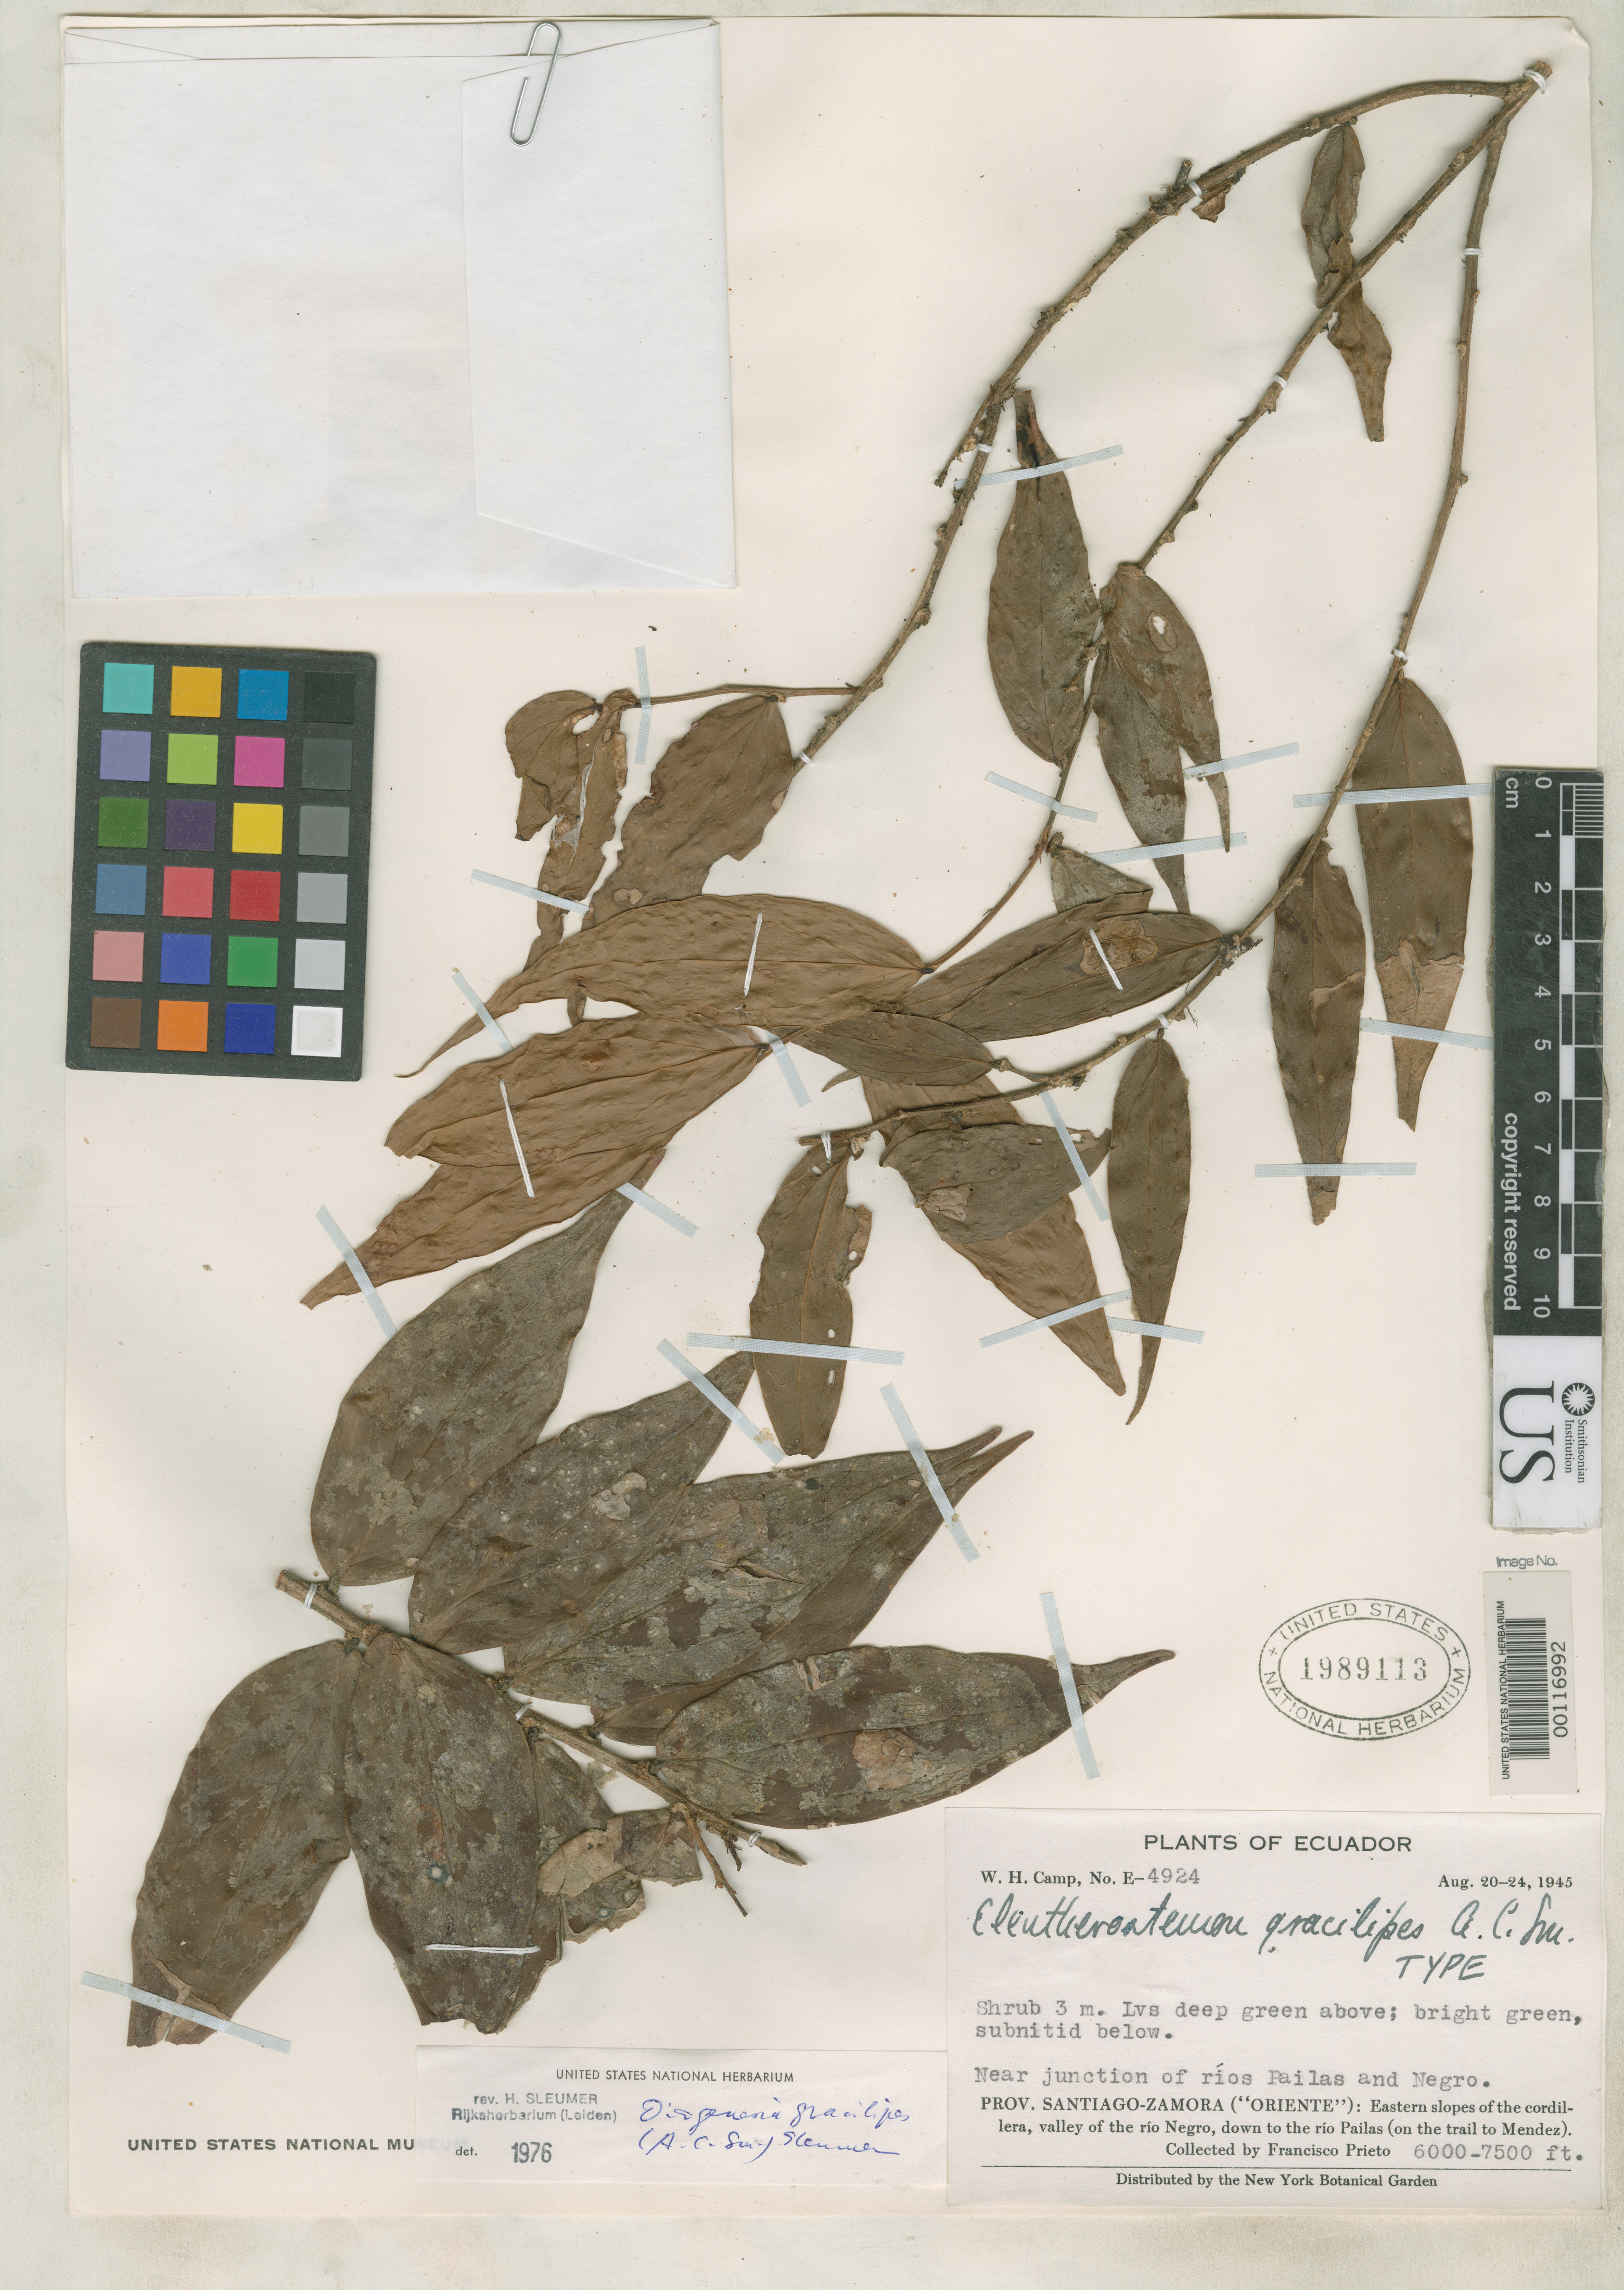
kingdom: Plantae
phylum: Tracheophyta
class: Magnoliopsida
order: Ericales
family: Ericaceae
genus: Eleutherostemon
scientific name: Eleutherostemon gracilipes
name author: A.C. Sm.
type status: Holotype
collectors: W. H. Camp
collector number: E-4924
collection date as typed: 20 Aug 1945 to 24 Aug 1945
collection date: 1945-08-20/1945-08-24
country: Ecuador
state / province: Morona-Santiago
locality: E slopes of Cordillera, Calley of Rio Negro, junction of Rios Pailas & Negro, Trail to Mendez. Province previously entered as Morona-Santiago / Zamora-Chinchipe.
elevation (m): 1829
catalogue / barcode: US 1989113